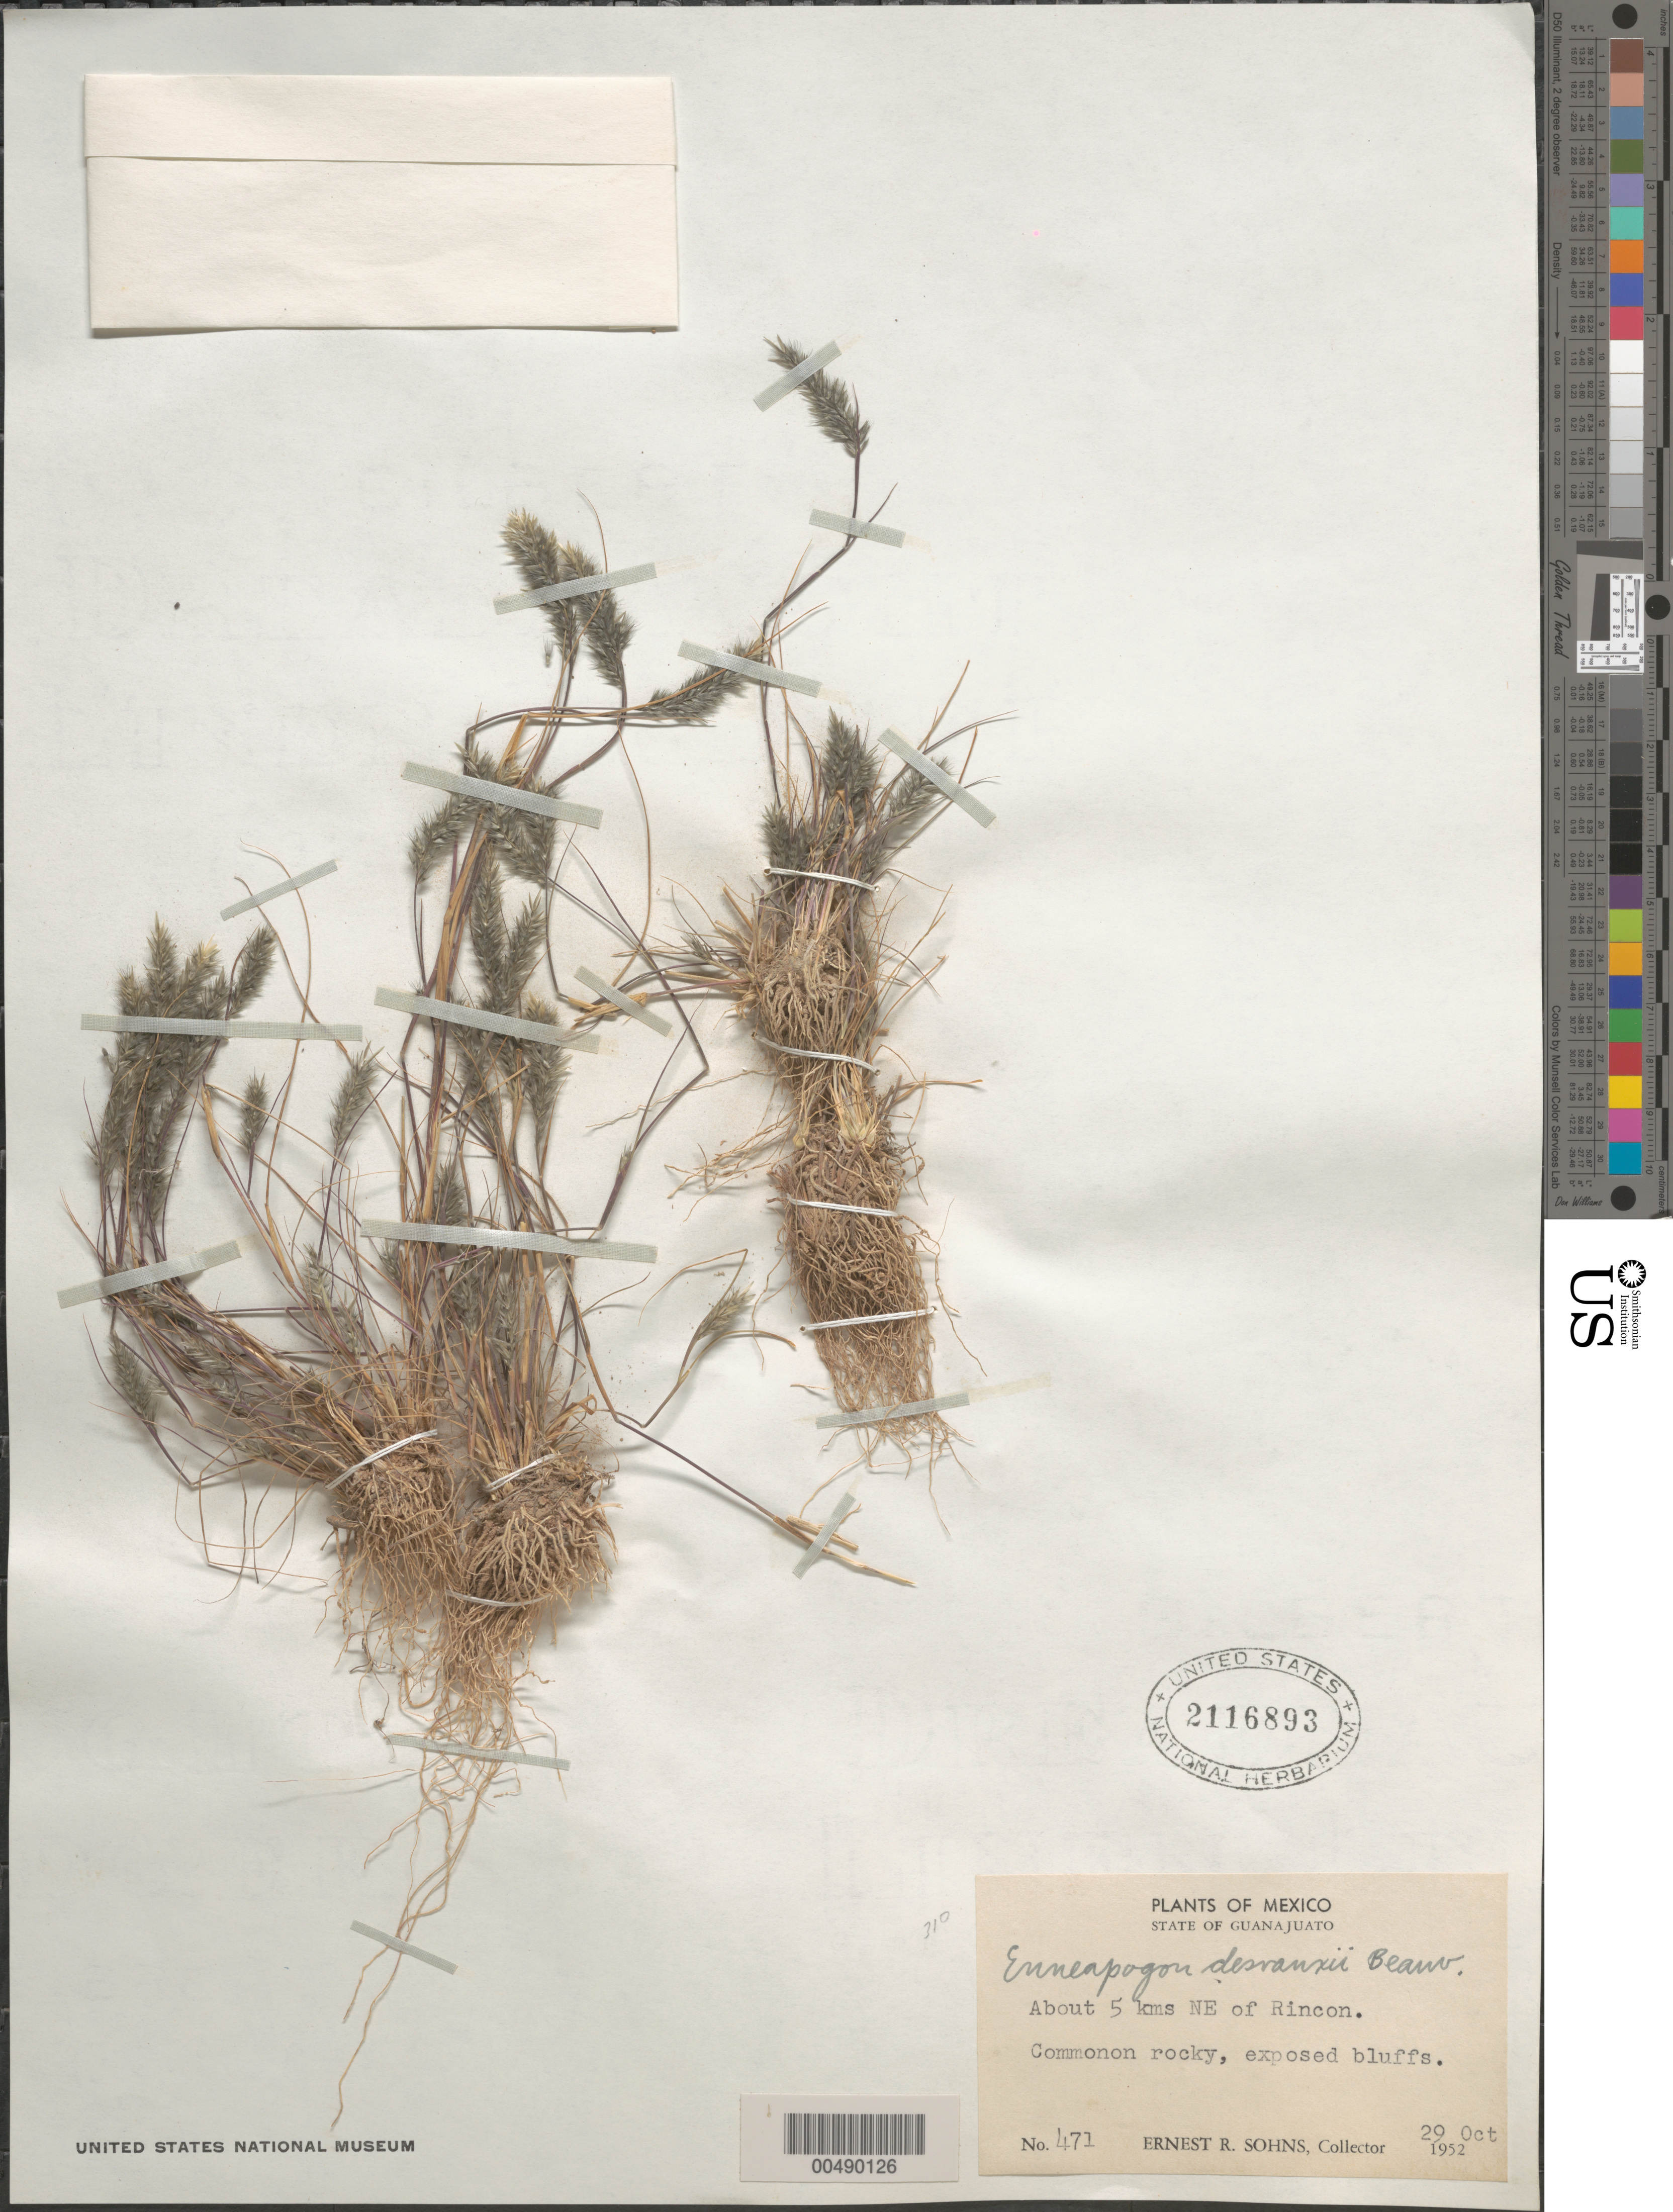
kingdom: Plantae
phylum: Tracheophyta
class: Liliopsida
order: Poales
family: Poaceae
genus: Enneapogon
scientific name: Enneapogon desvauxii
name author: P. Beauv.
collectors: E. R. Sohns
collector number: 471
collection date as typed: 29 Oct 1952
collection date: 1952-10-29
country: Mexico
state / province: Guanajuato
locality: About 5 km NE of Rincon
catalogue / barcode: US 2116893